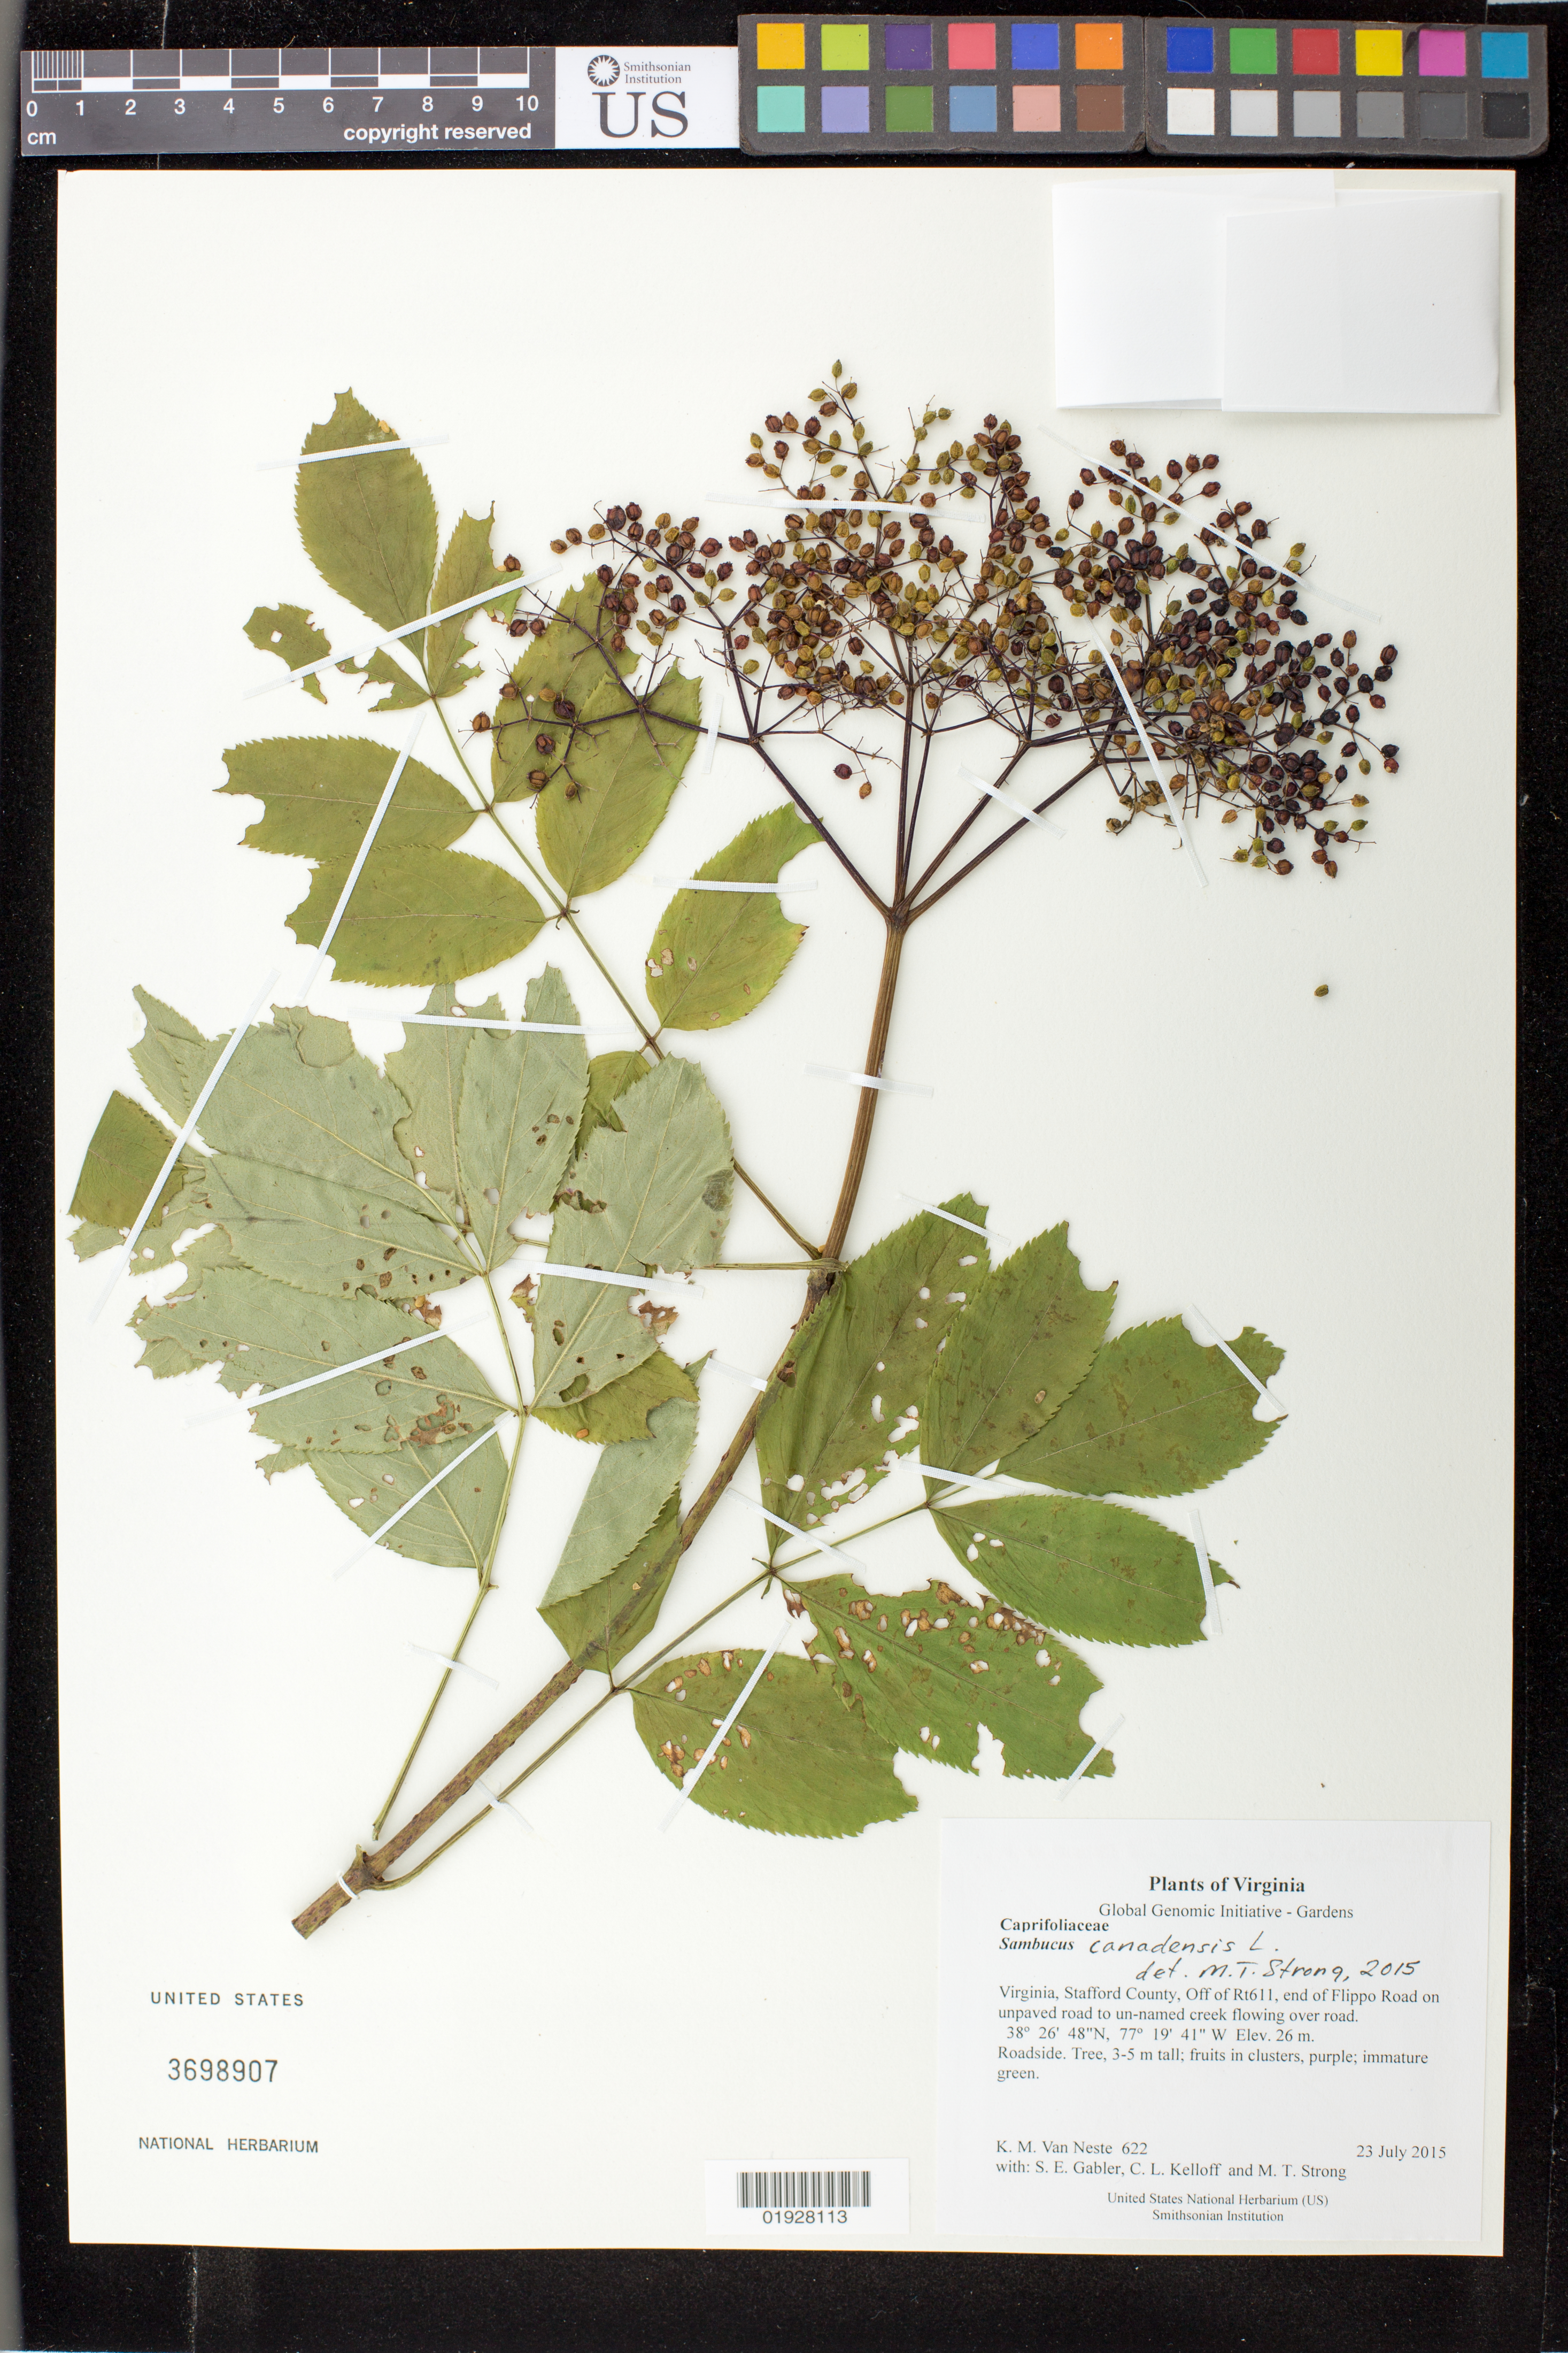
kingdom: Plantae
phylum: Tracheophyta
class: Magnoliopsida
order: Dipsacales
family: Viburnaceae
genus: Sambucus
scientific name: Sambucus canadensis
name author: L.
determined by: Strong, M. T., (US), Smithsonian Institution - National Museum of Natural History (UNITED STATES)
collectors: K. M. Van Neste, S. E. Gabler, C. L. Kelloff & M. T. Strong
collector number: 622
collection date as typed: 23 July 2015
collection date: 2015-07-23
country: United States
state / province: Virginia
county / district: Stafford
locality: Off of Rt611, end of Flippo Road on unpaved road to un-named creek flowing over road.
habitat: Roadside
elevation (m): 26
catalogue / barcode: US 3698907